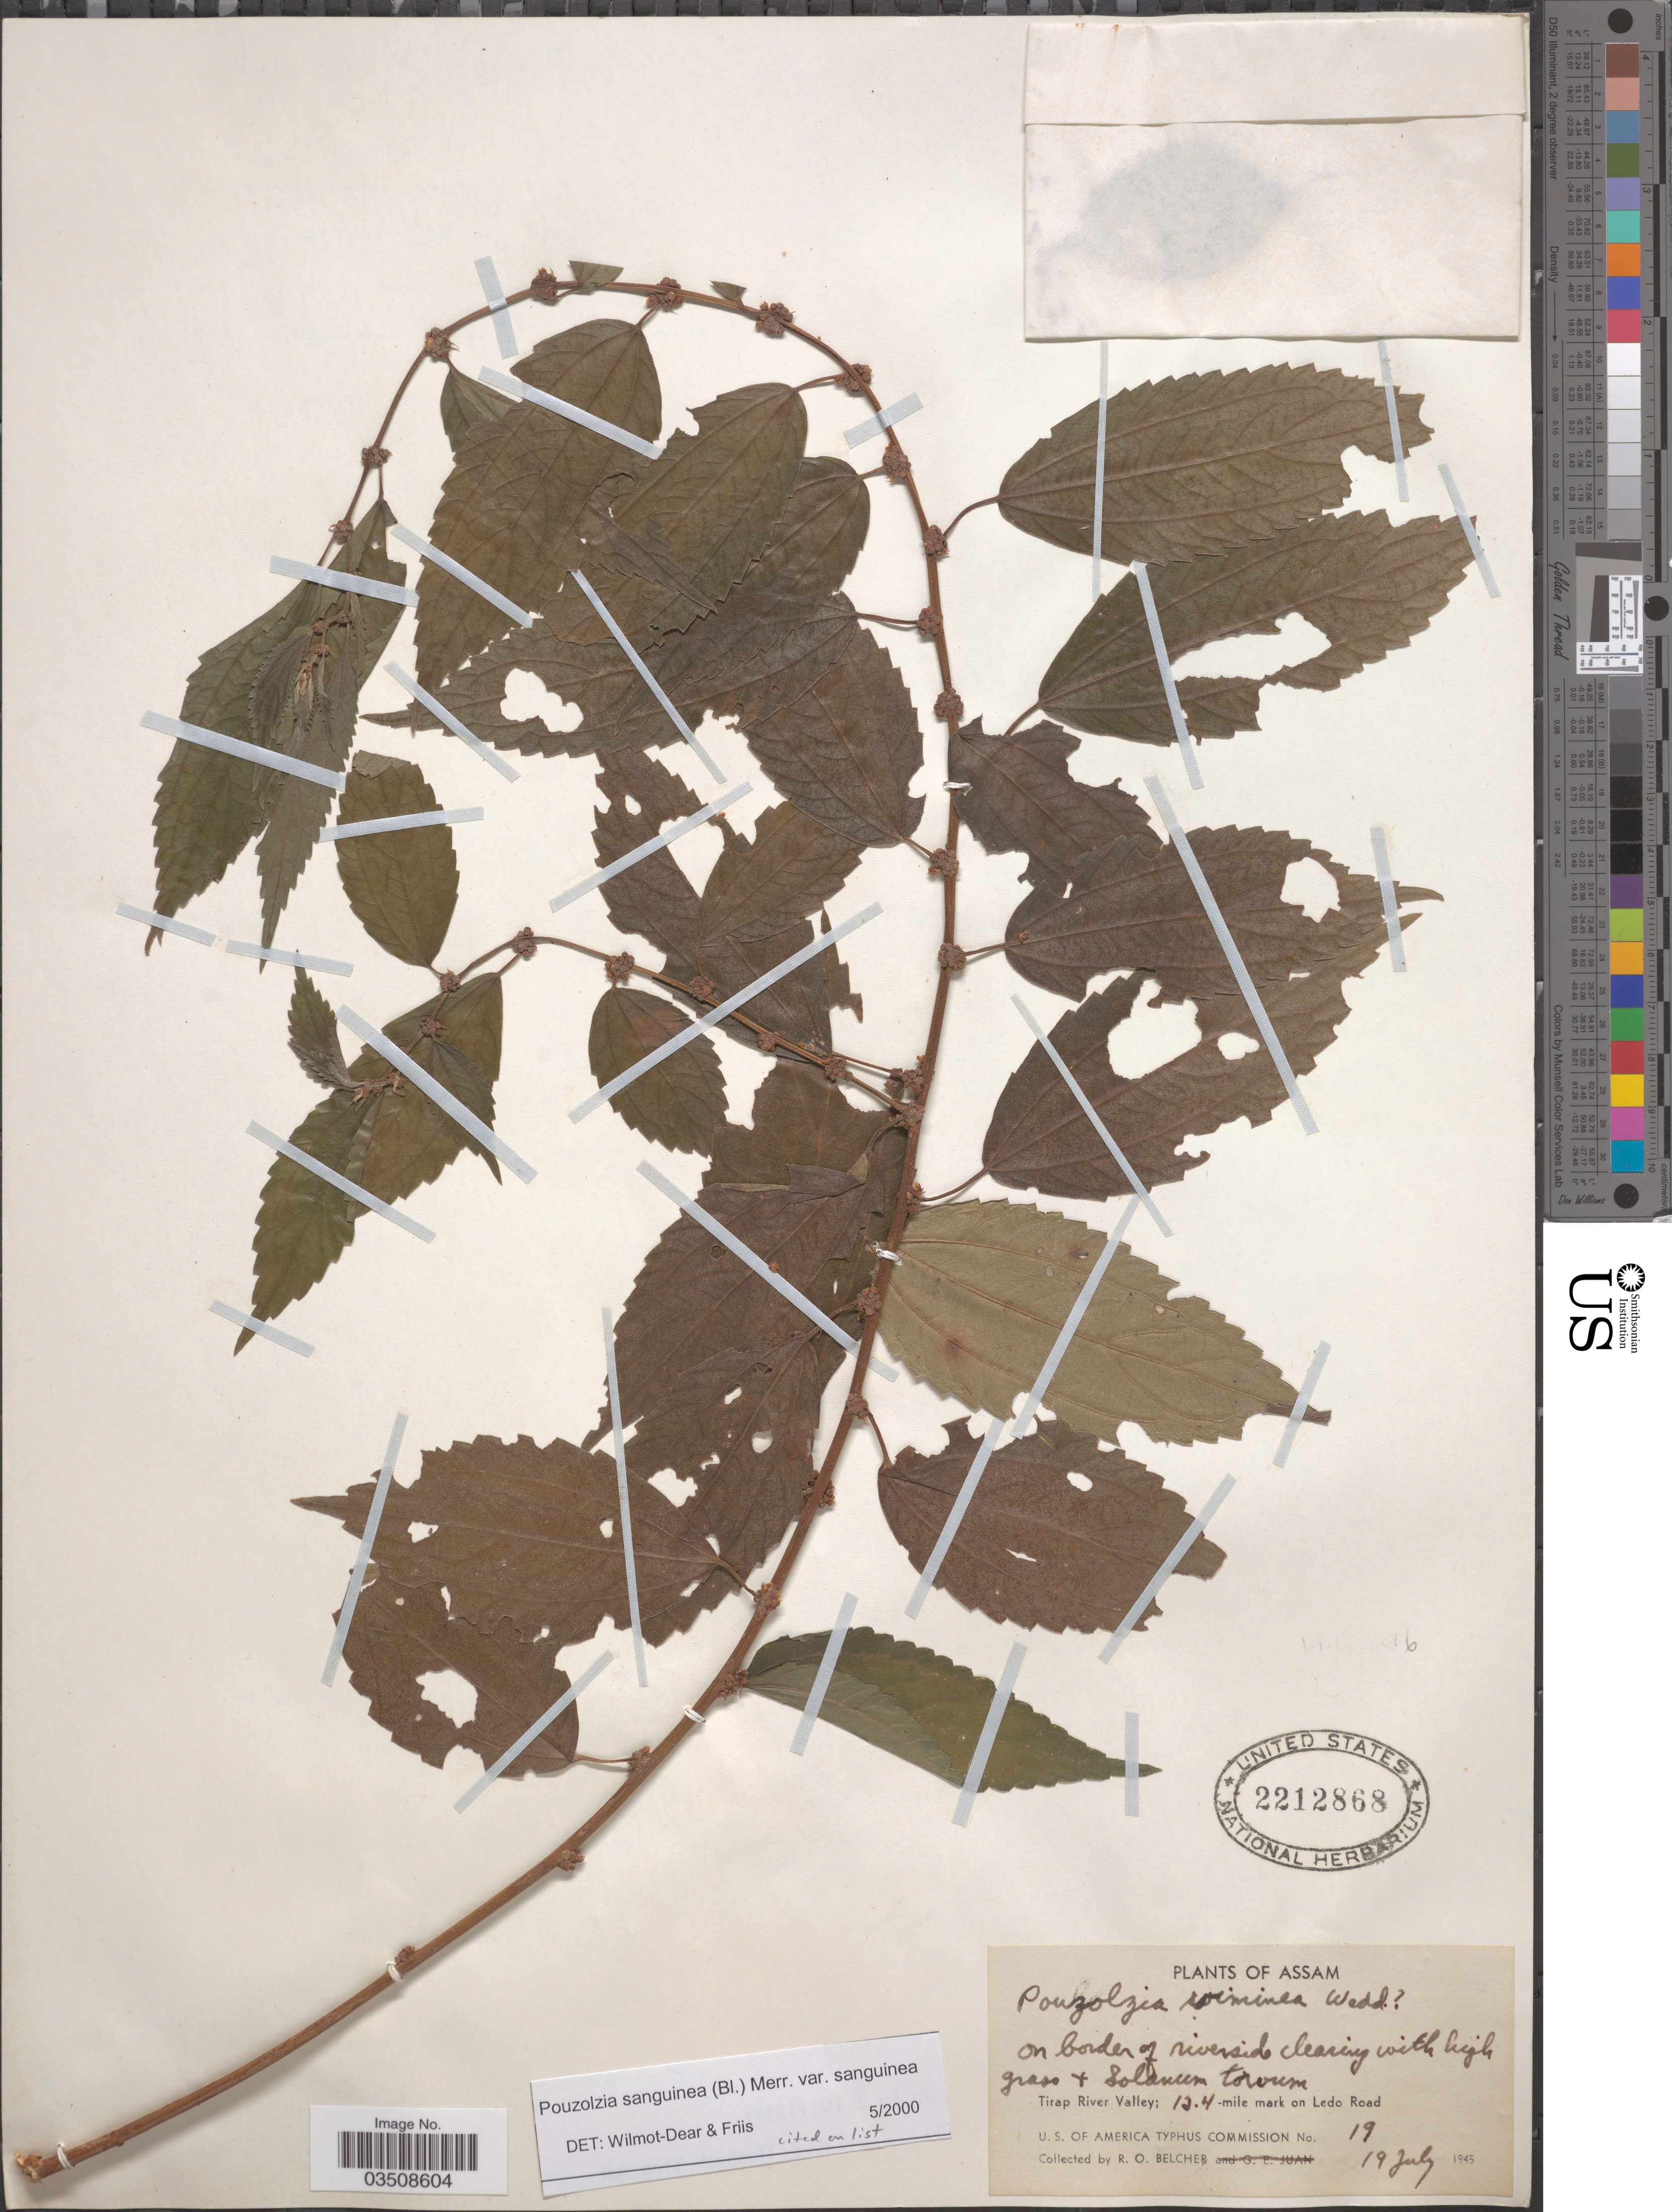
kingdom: Plantae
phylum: Tracheophyta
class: Magnoliopsida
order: Rosales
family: Urticaceae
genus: Pouzolzia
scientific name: Pouzolzia sanguinea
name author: (Blume) Merr.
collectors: R. Belcher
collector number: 19?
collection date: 1945-07-19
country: India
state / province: Assam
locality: On border of riverside clearing with high grass + Solanum torvum. Tirap River Valley; 12.4 -mile mark on Ledo Road.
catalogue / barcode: US 2212868